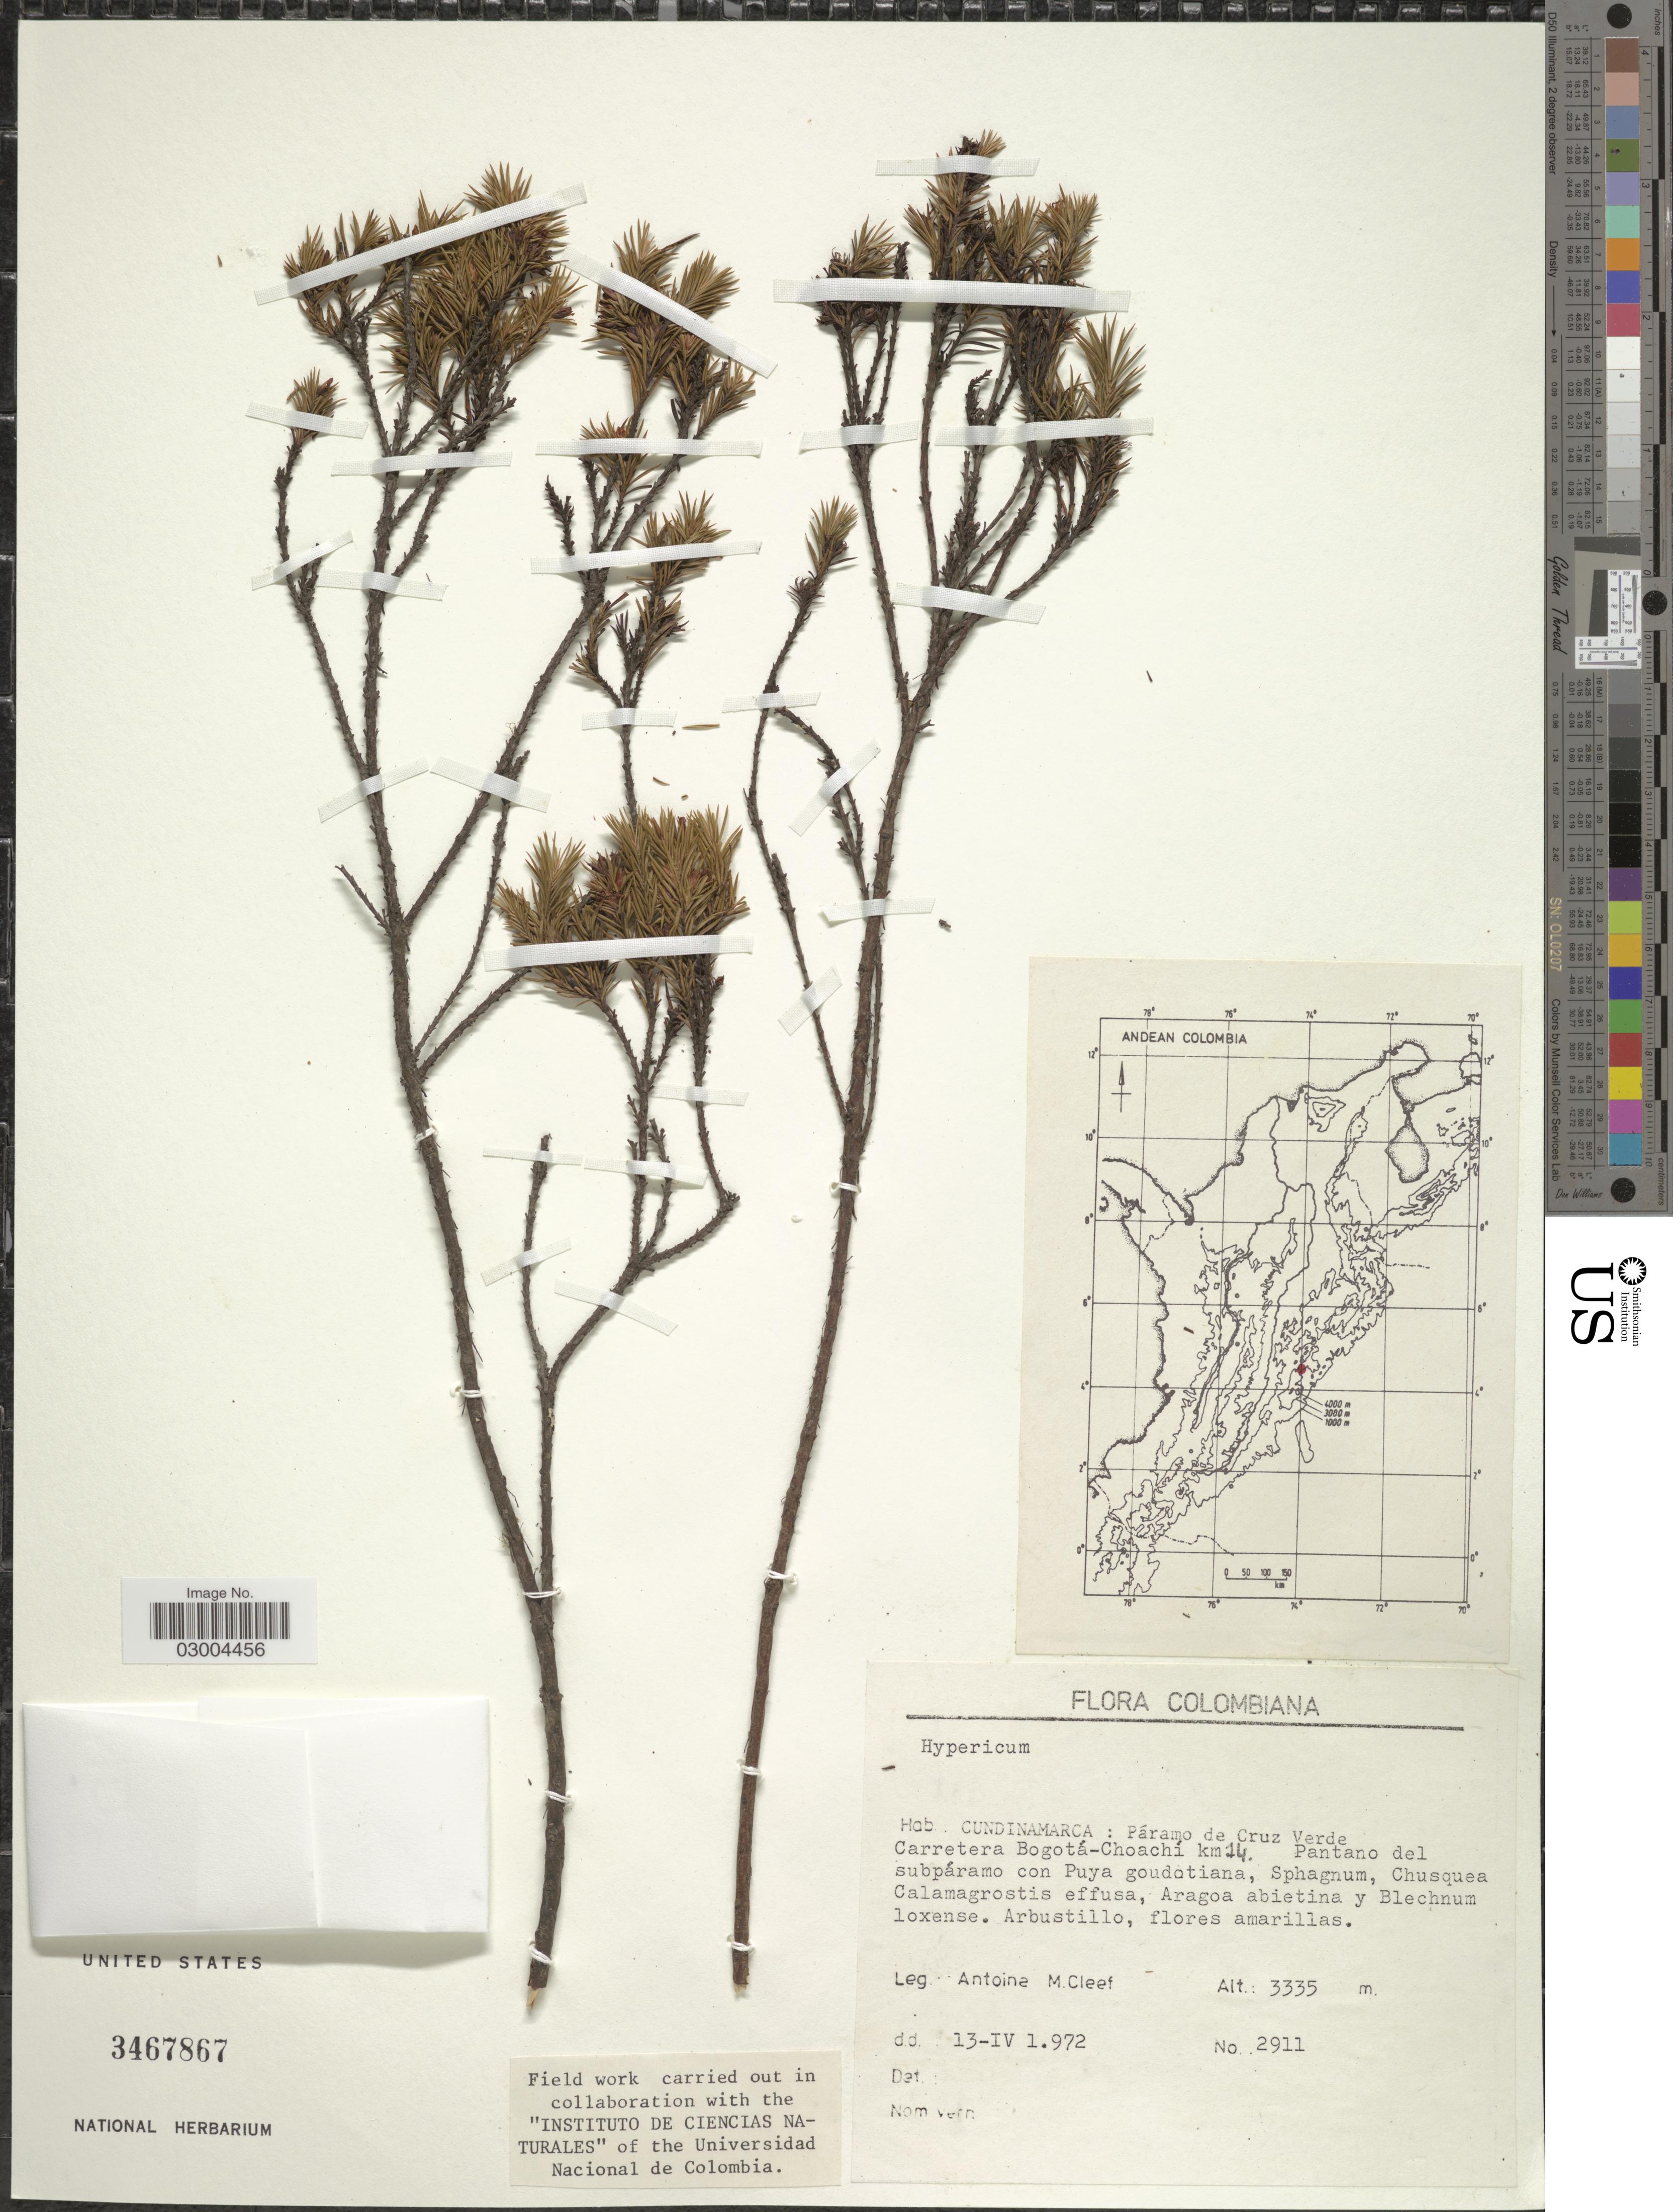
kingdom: Plantae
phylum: Tracheophyta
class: Magnoliopsida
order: Malpighiales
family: Hypericaceae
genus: Hypericum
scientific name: Hypericum sp.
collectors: A. M. Cleef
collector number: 2911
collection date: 1972-04-13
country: Colombia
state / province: Cundinamarca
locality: Páramo de Cruz Verde. Carretera Bogotá-Choachí km 14.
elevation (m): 3335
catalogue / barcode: US 3467867